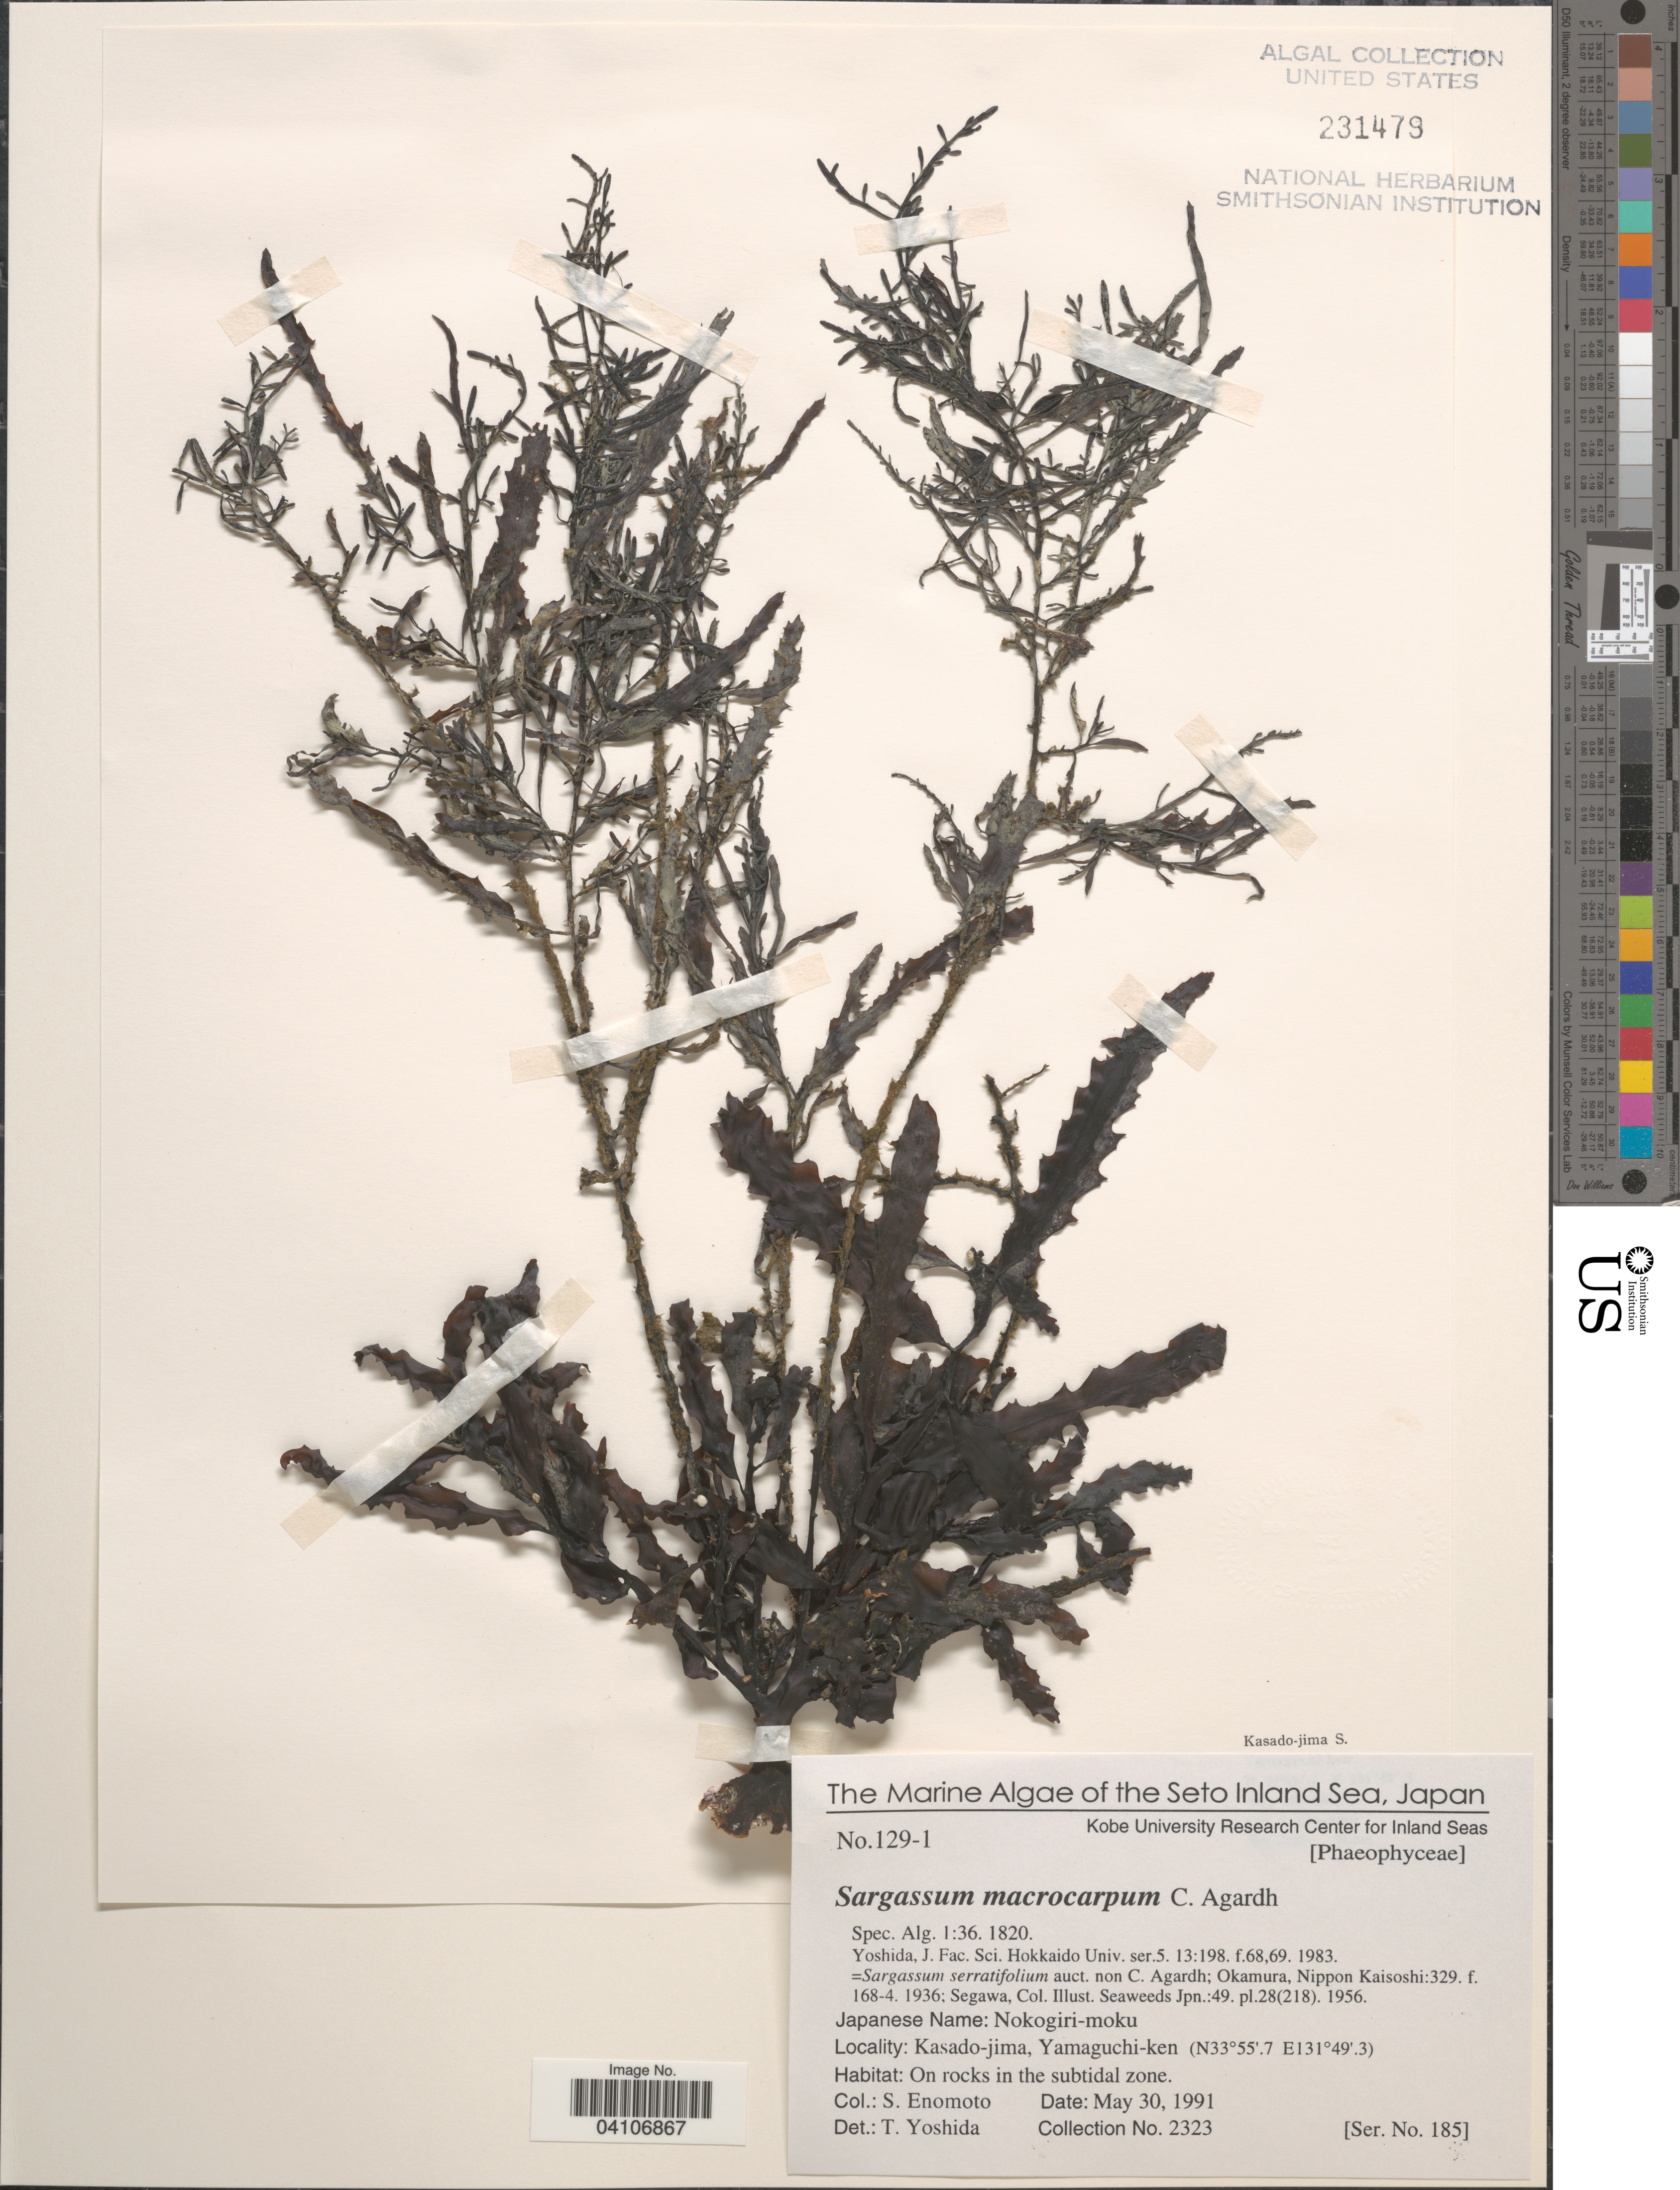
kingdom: Chromista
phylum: Ochrophyta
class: Phaeophyceae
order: Fucales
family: Sargassaceae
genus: Sargassum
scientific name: Sargassum macrocarpum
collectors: S. Enomoto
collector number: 2323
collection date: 1991-05-30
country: Japan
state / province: Yamaguti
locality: The Seto Inland Sea. Kasado-jima, Yamaguchi-ken. On rocks in the subtidal zone.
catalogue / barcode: US 231479